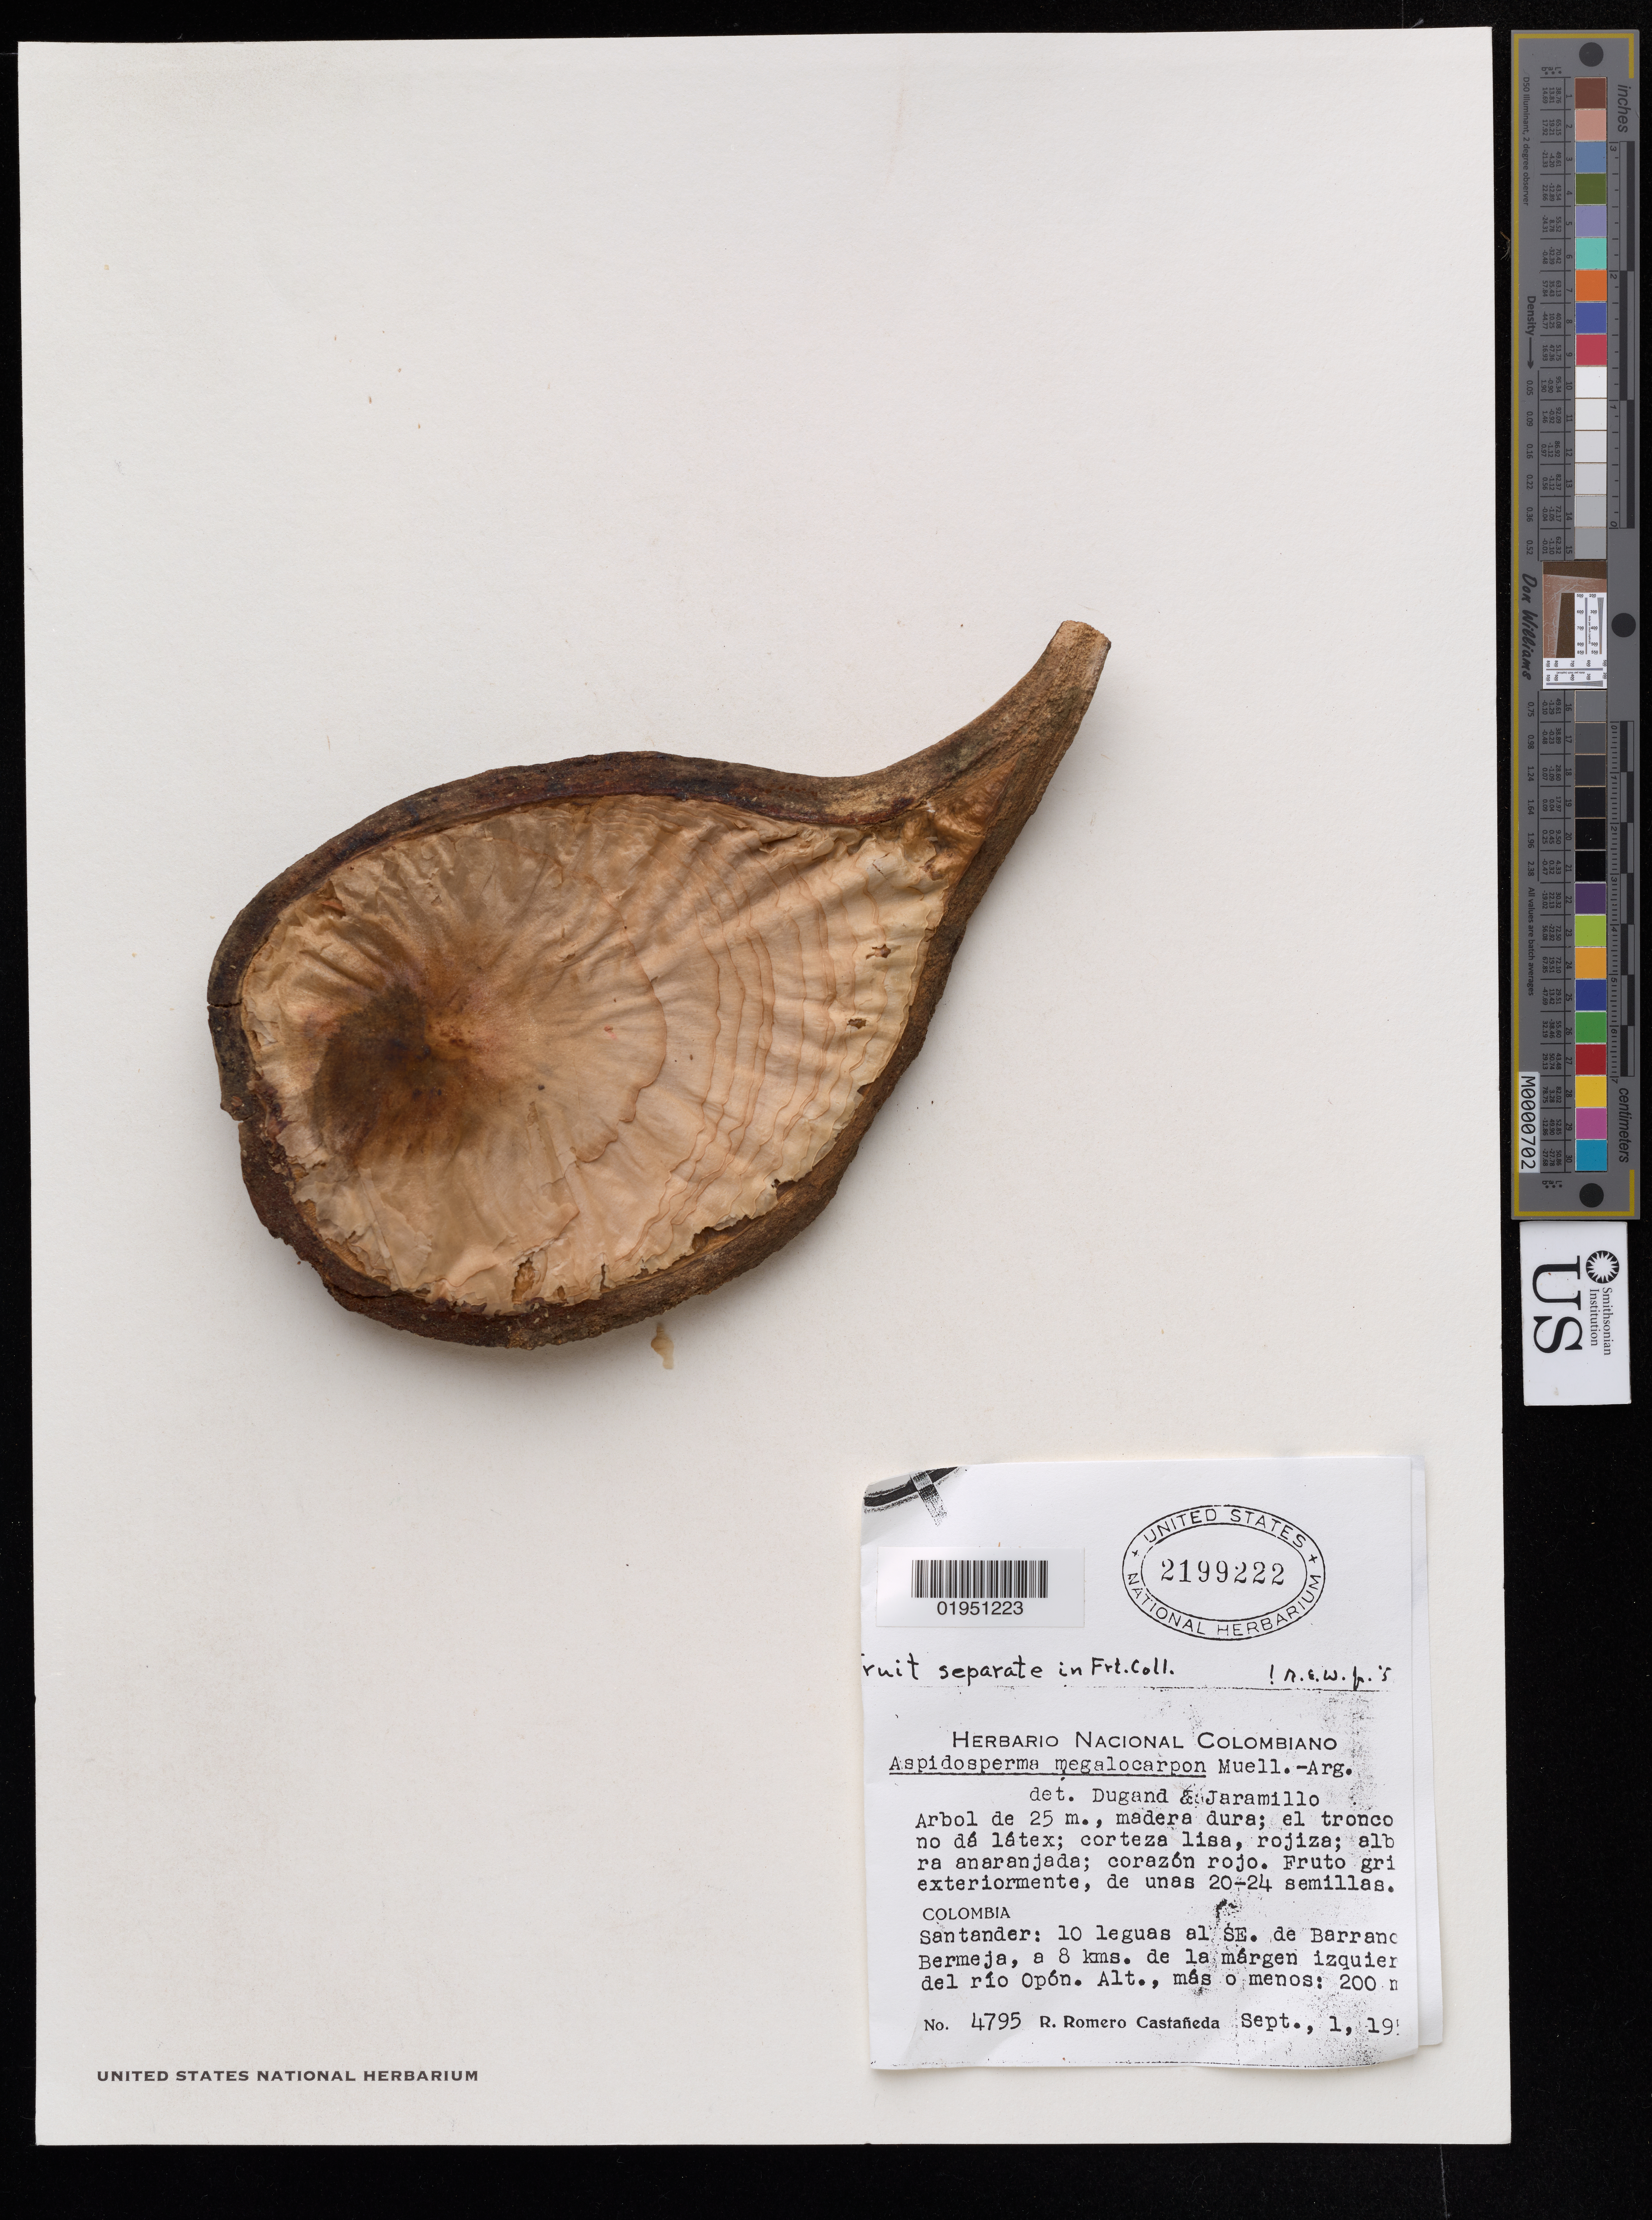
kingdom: Plantae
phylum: Tracheophyta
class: Magnoliopsida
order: Gentianales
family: Apocynaceae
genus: Aspidosperma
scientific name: Aspidosperma cruentum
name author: Woodson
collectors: R. Romero Castañeda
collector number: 4795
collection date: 1954-09-01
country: Colombia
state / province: Santander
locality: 10 leguas al SE. de Barranca Bermeja, a 8 kms. de la márgen izquierda del río Opón.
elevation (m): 200